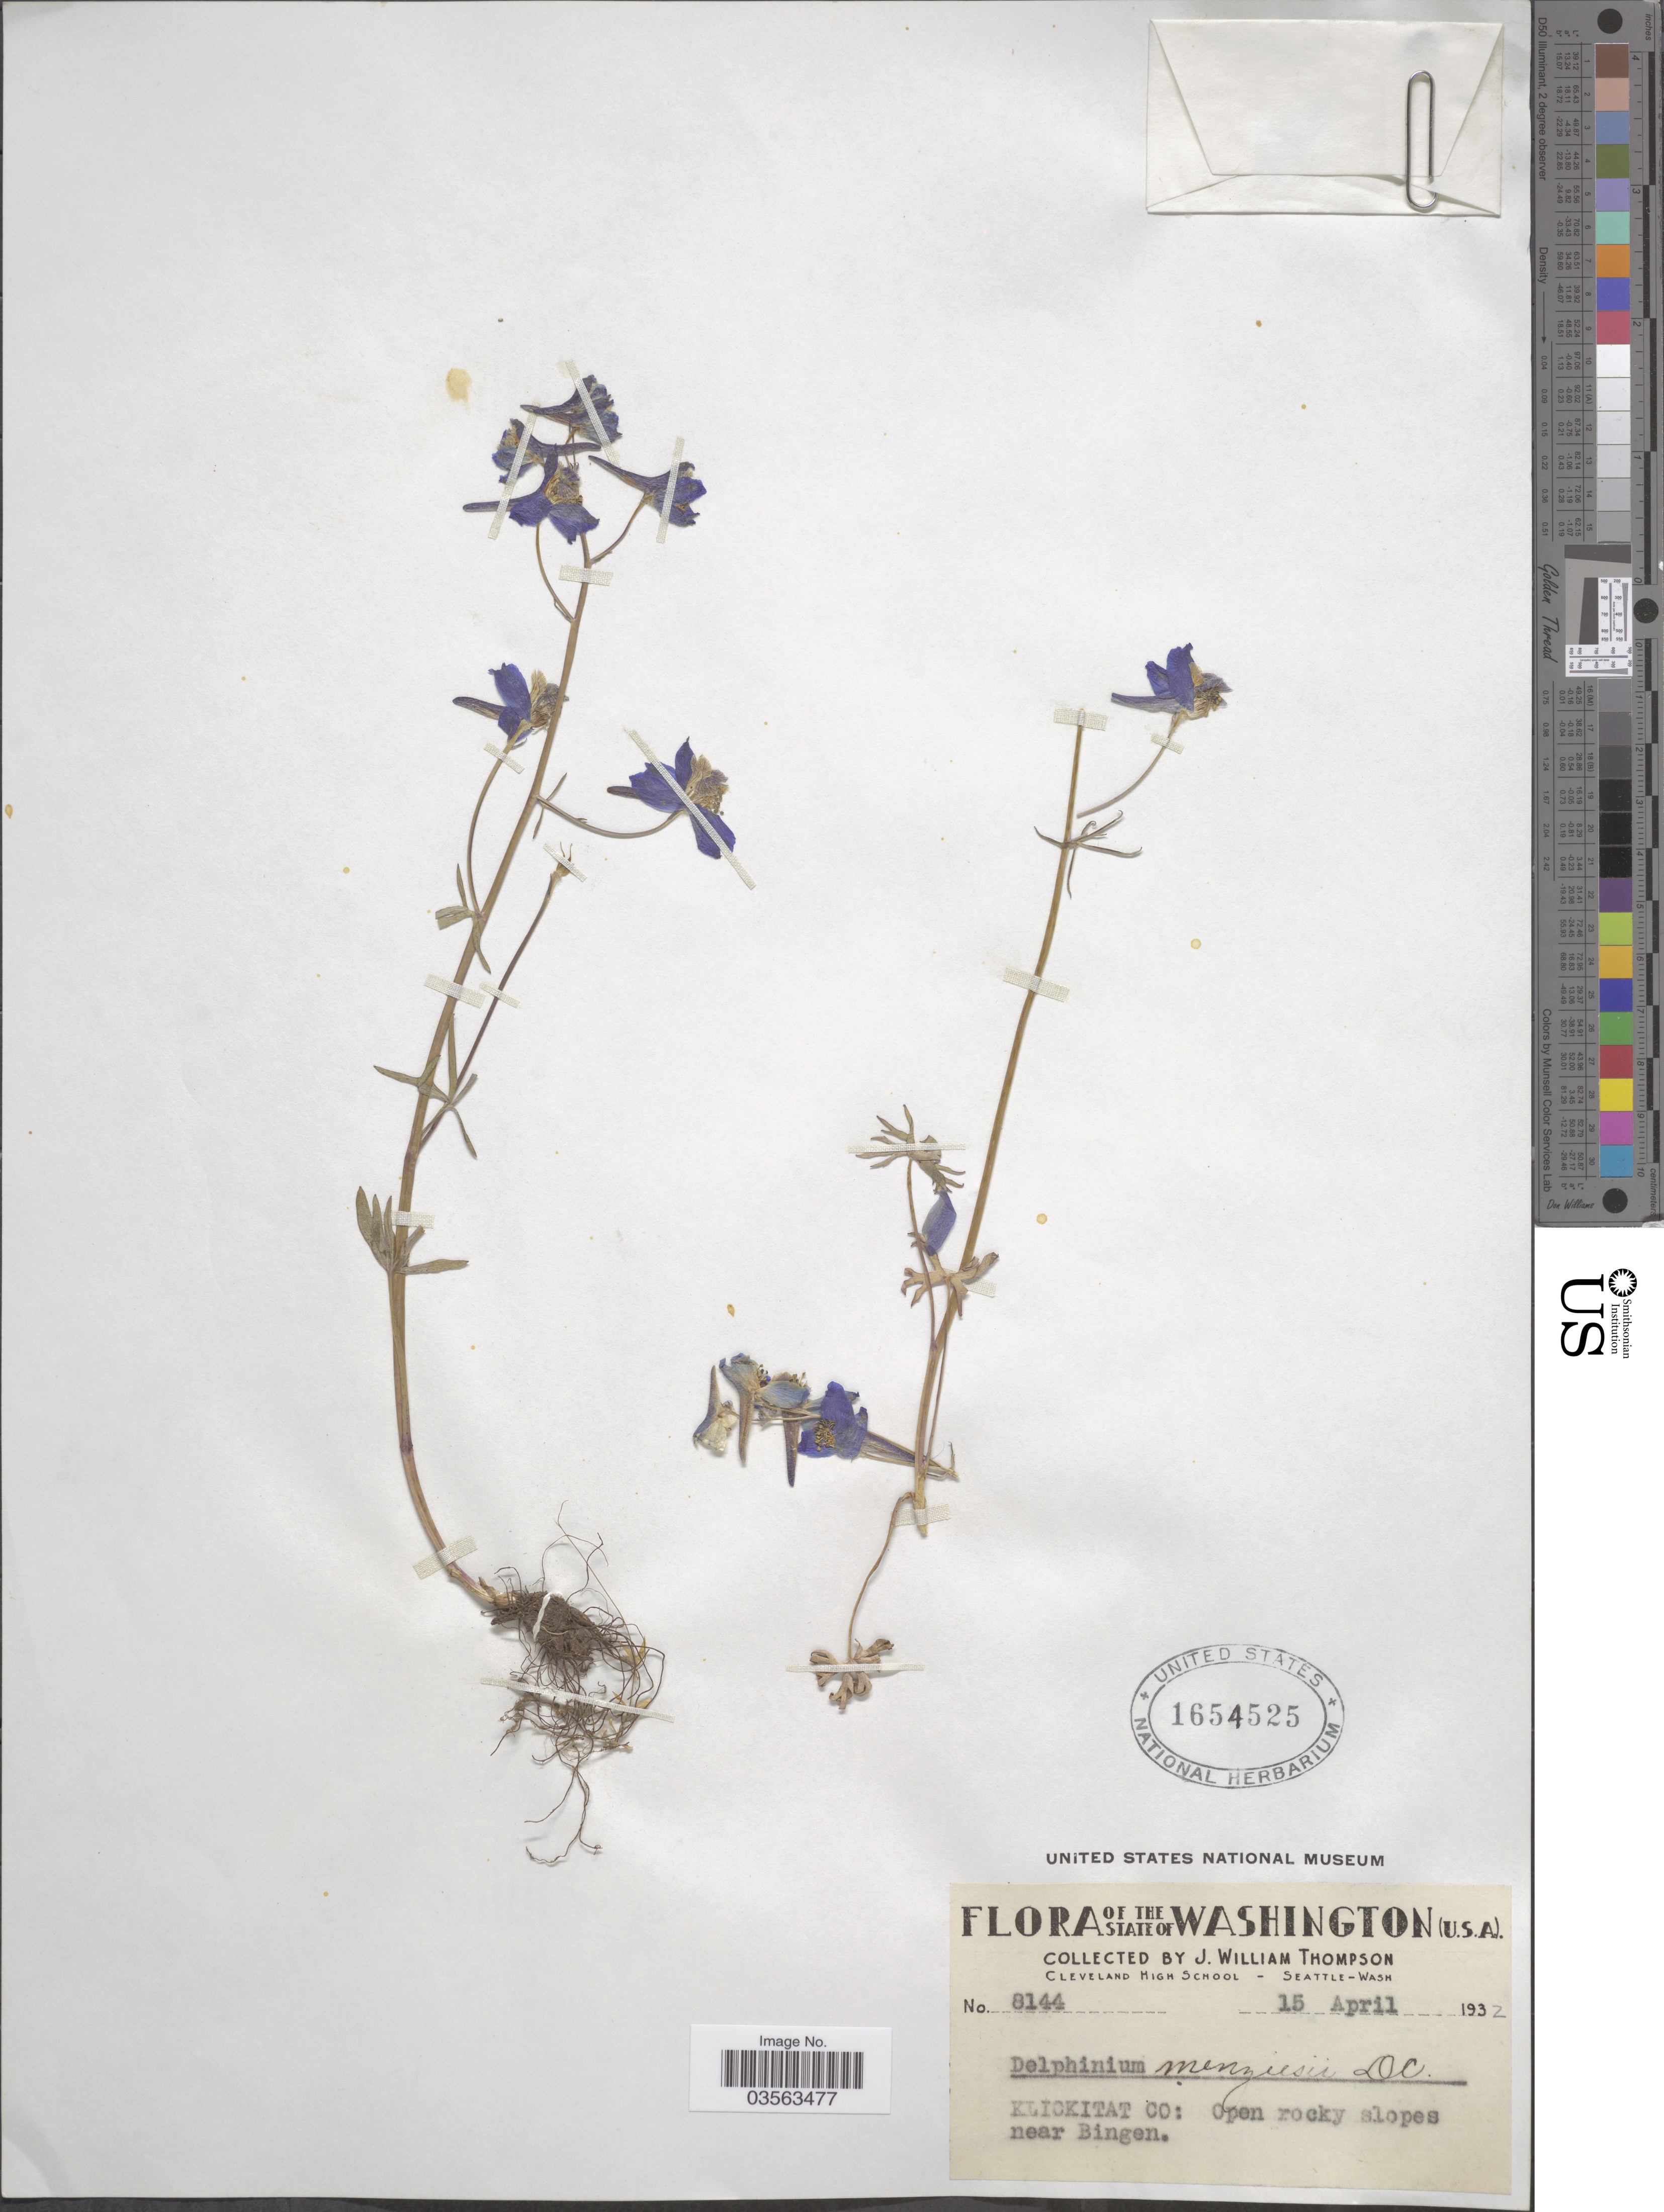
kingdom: Plantae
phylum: Tracheophyta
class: Magnoliopsida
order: Ranunculales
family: Ranunculaceae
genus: Delphinium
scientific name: Delphinium menziesii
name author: DC.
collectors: J. W. Thompson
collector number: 8144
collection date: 1932-04-15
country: United States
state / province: Washington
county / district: Klickitat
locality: Klickitat Co: Open rocky slopes near Bingen.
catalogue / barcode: US 1654525